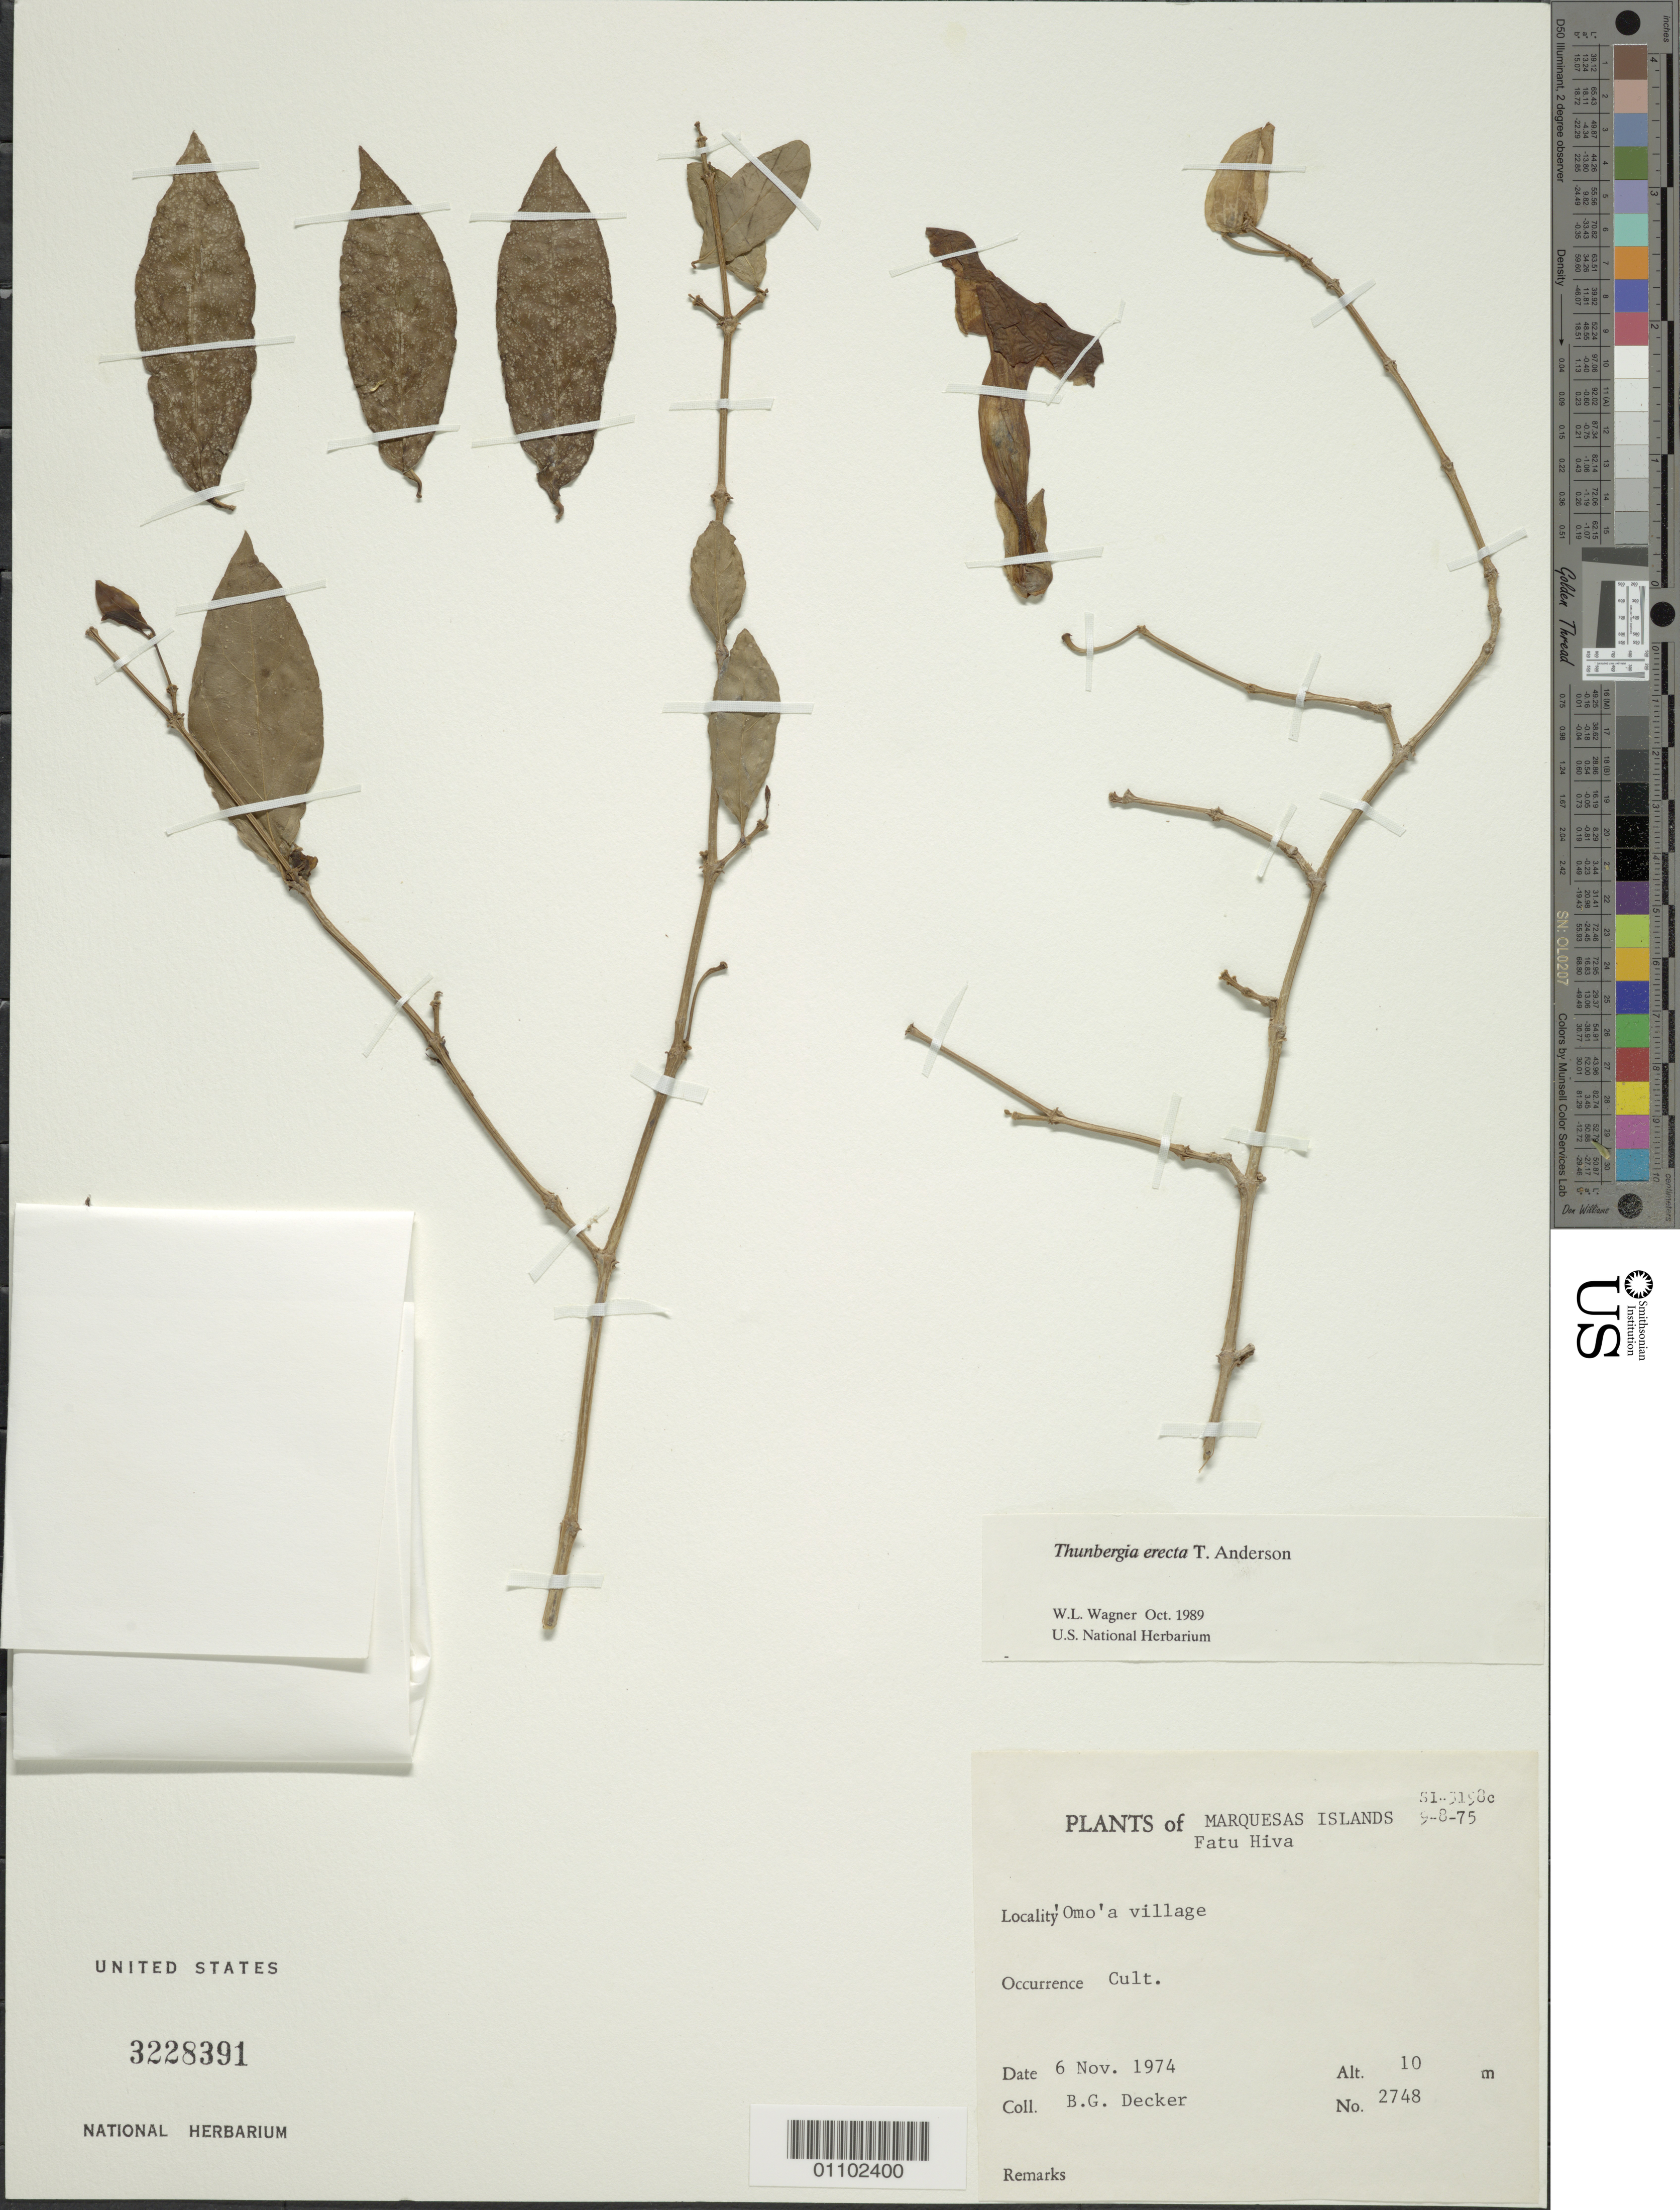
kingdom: Plantae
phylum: Tracheophyta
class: Magnoliopsida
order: Lamiales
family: Acanthaceae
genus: Thunbergia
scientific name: Thunbergia erecta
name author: (Benth.) T. Anderson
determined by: Wagner, W. L., (BOT), Smithsonian Institution - National Museum of Natural History (UNITED STATES)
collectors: B. G. Decker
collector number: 2748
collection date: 1974-11-06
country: French Polynesia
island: Fatu Hiva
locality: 'Omo'a village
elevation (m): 10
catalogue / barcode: US 3228391